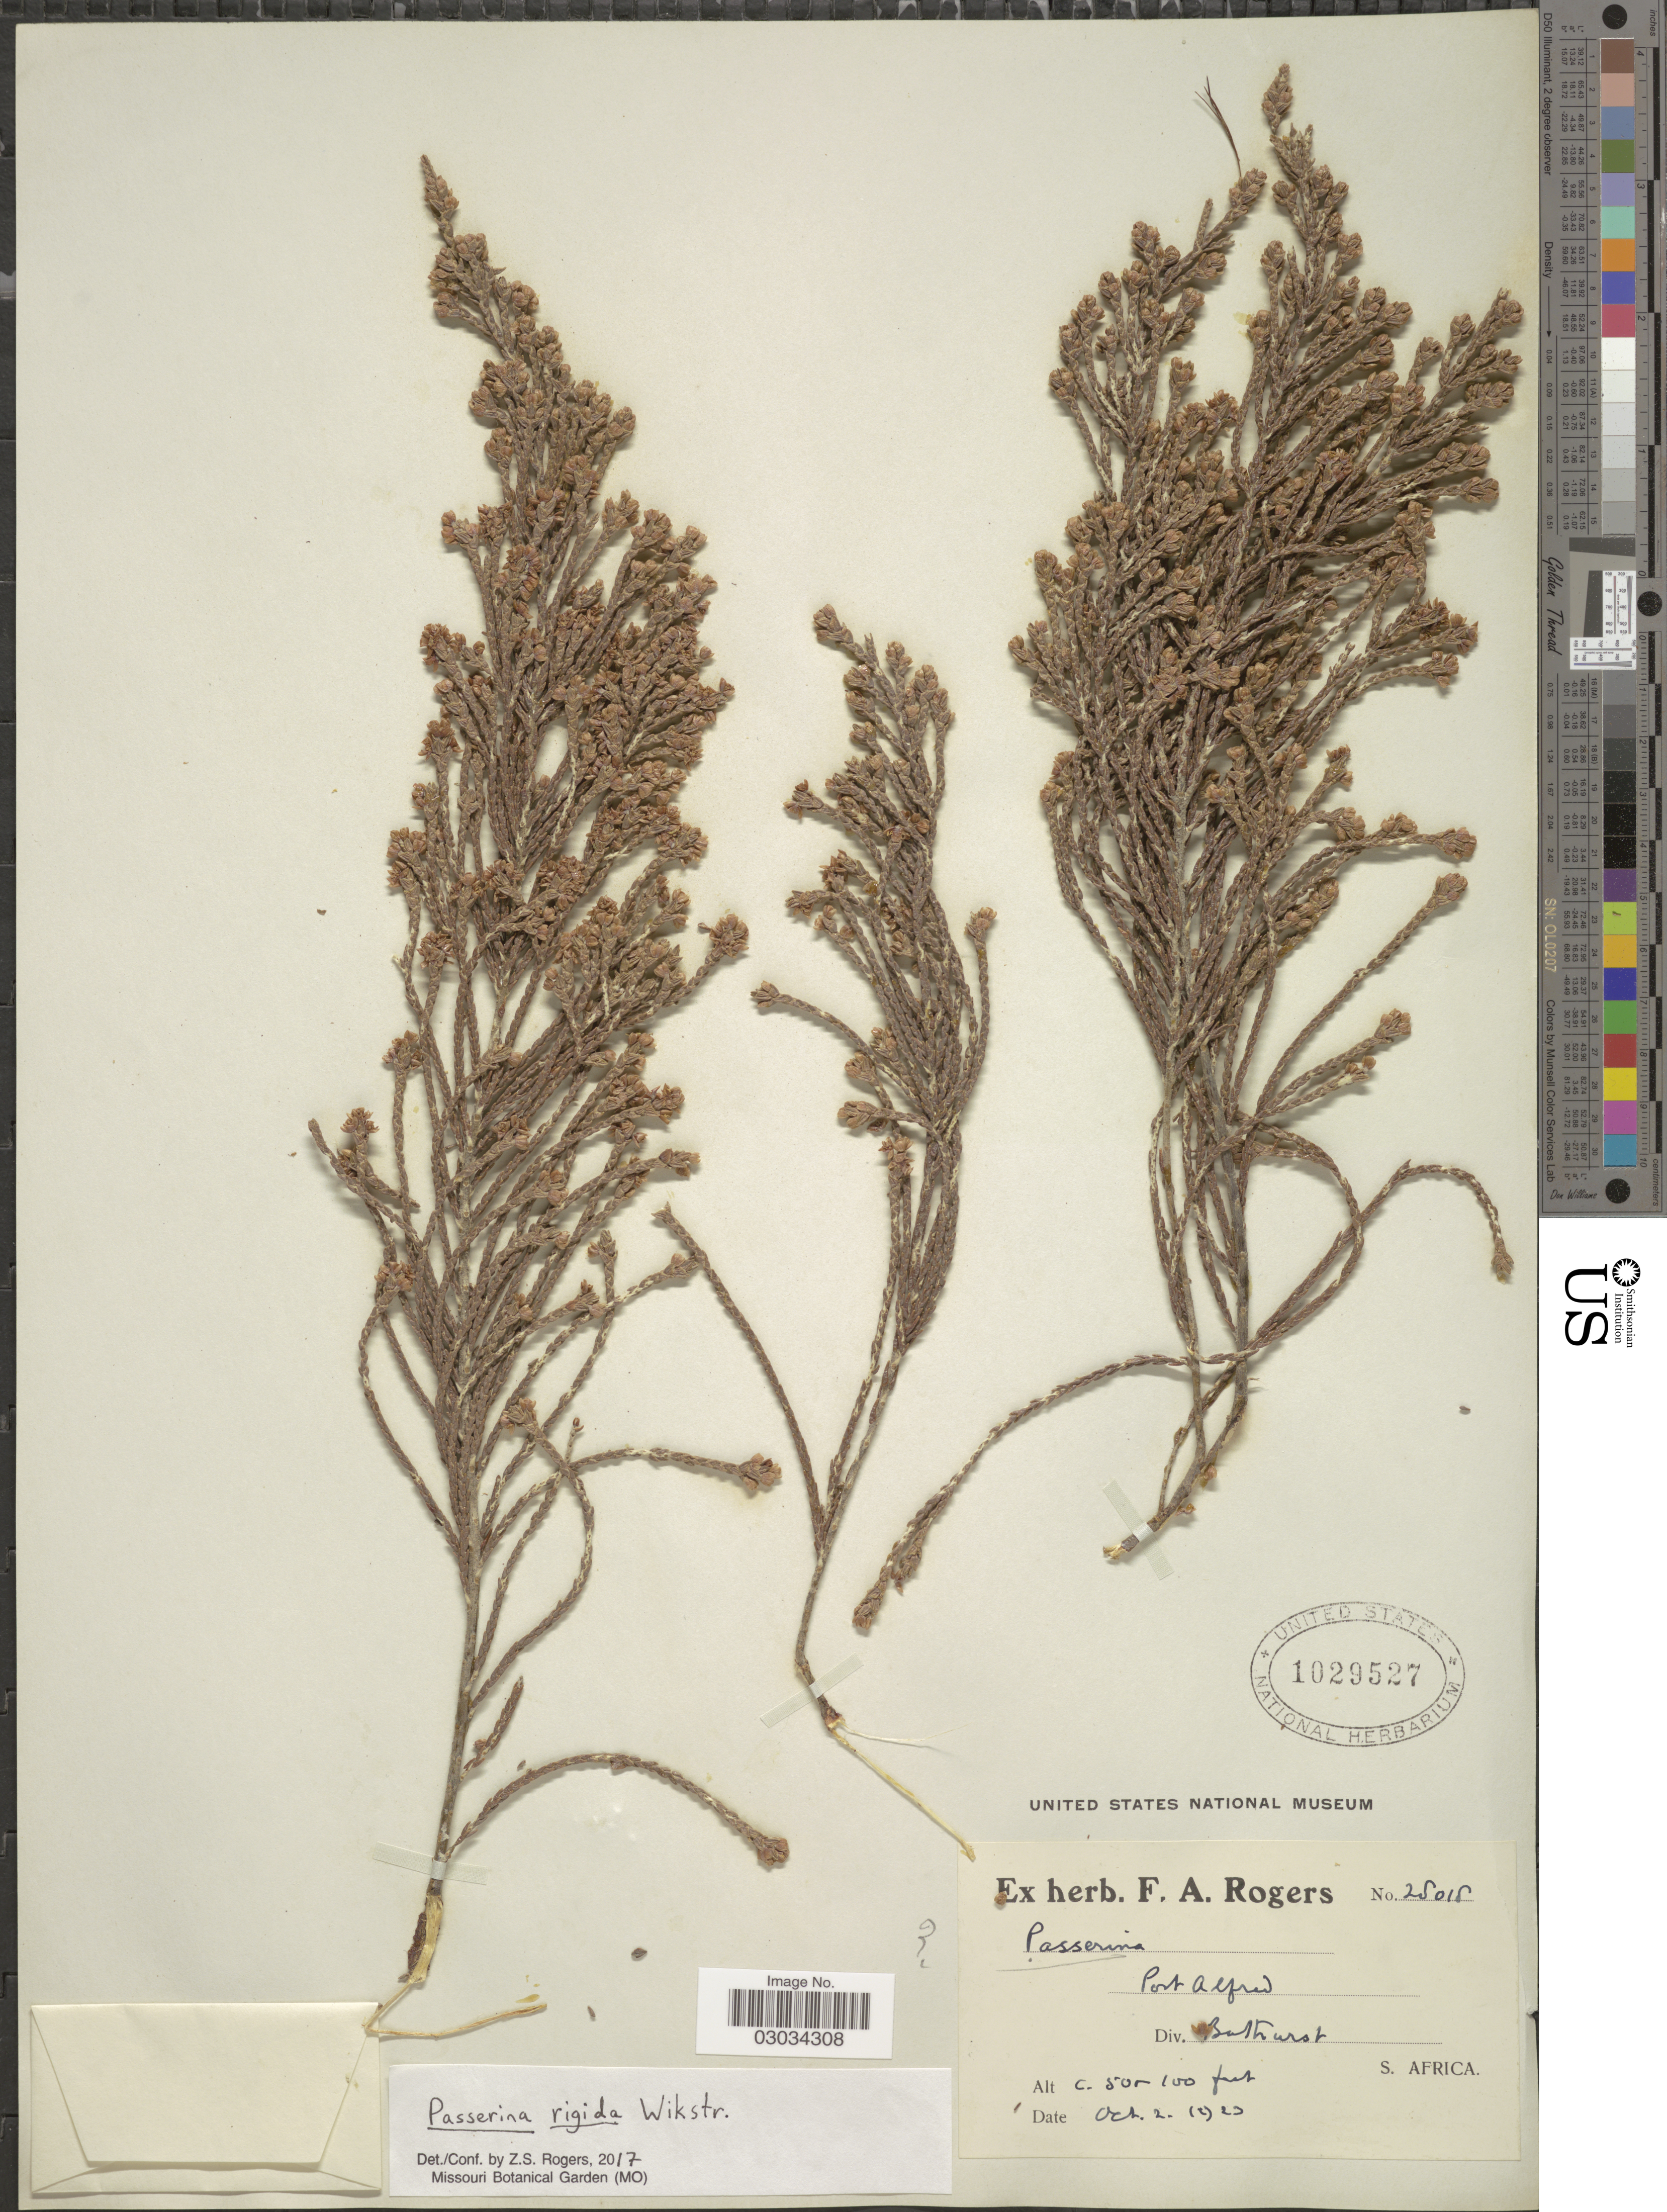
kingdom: Plantae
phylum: Tracheophyta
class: Magnoliopsida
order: Malvales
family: Thymelaeaceae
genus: Passerina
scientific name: Passerina rigida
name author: Wikstr.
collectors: ex herb. F. A. Rogers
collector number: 28018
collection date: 1923-10-02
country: South Africa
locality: Port Alfred. Div. Bathurst. S. Africa.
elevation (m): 15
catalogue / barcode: US 1029527